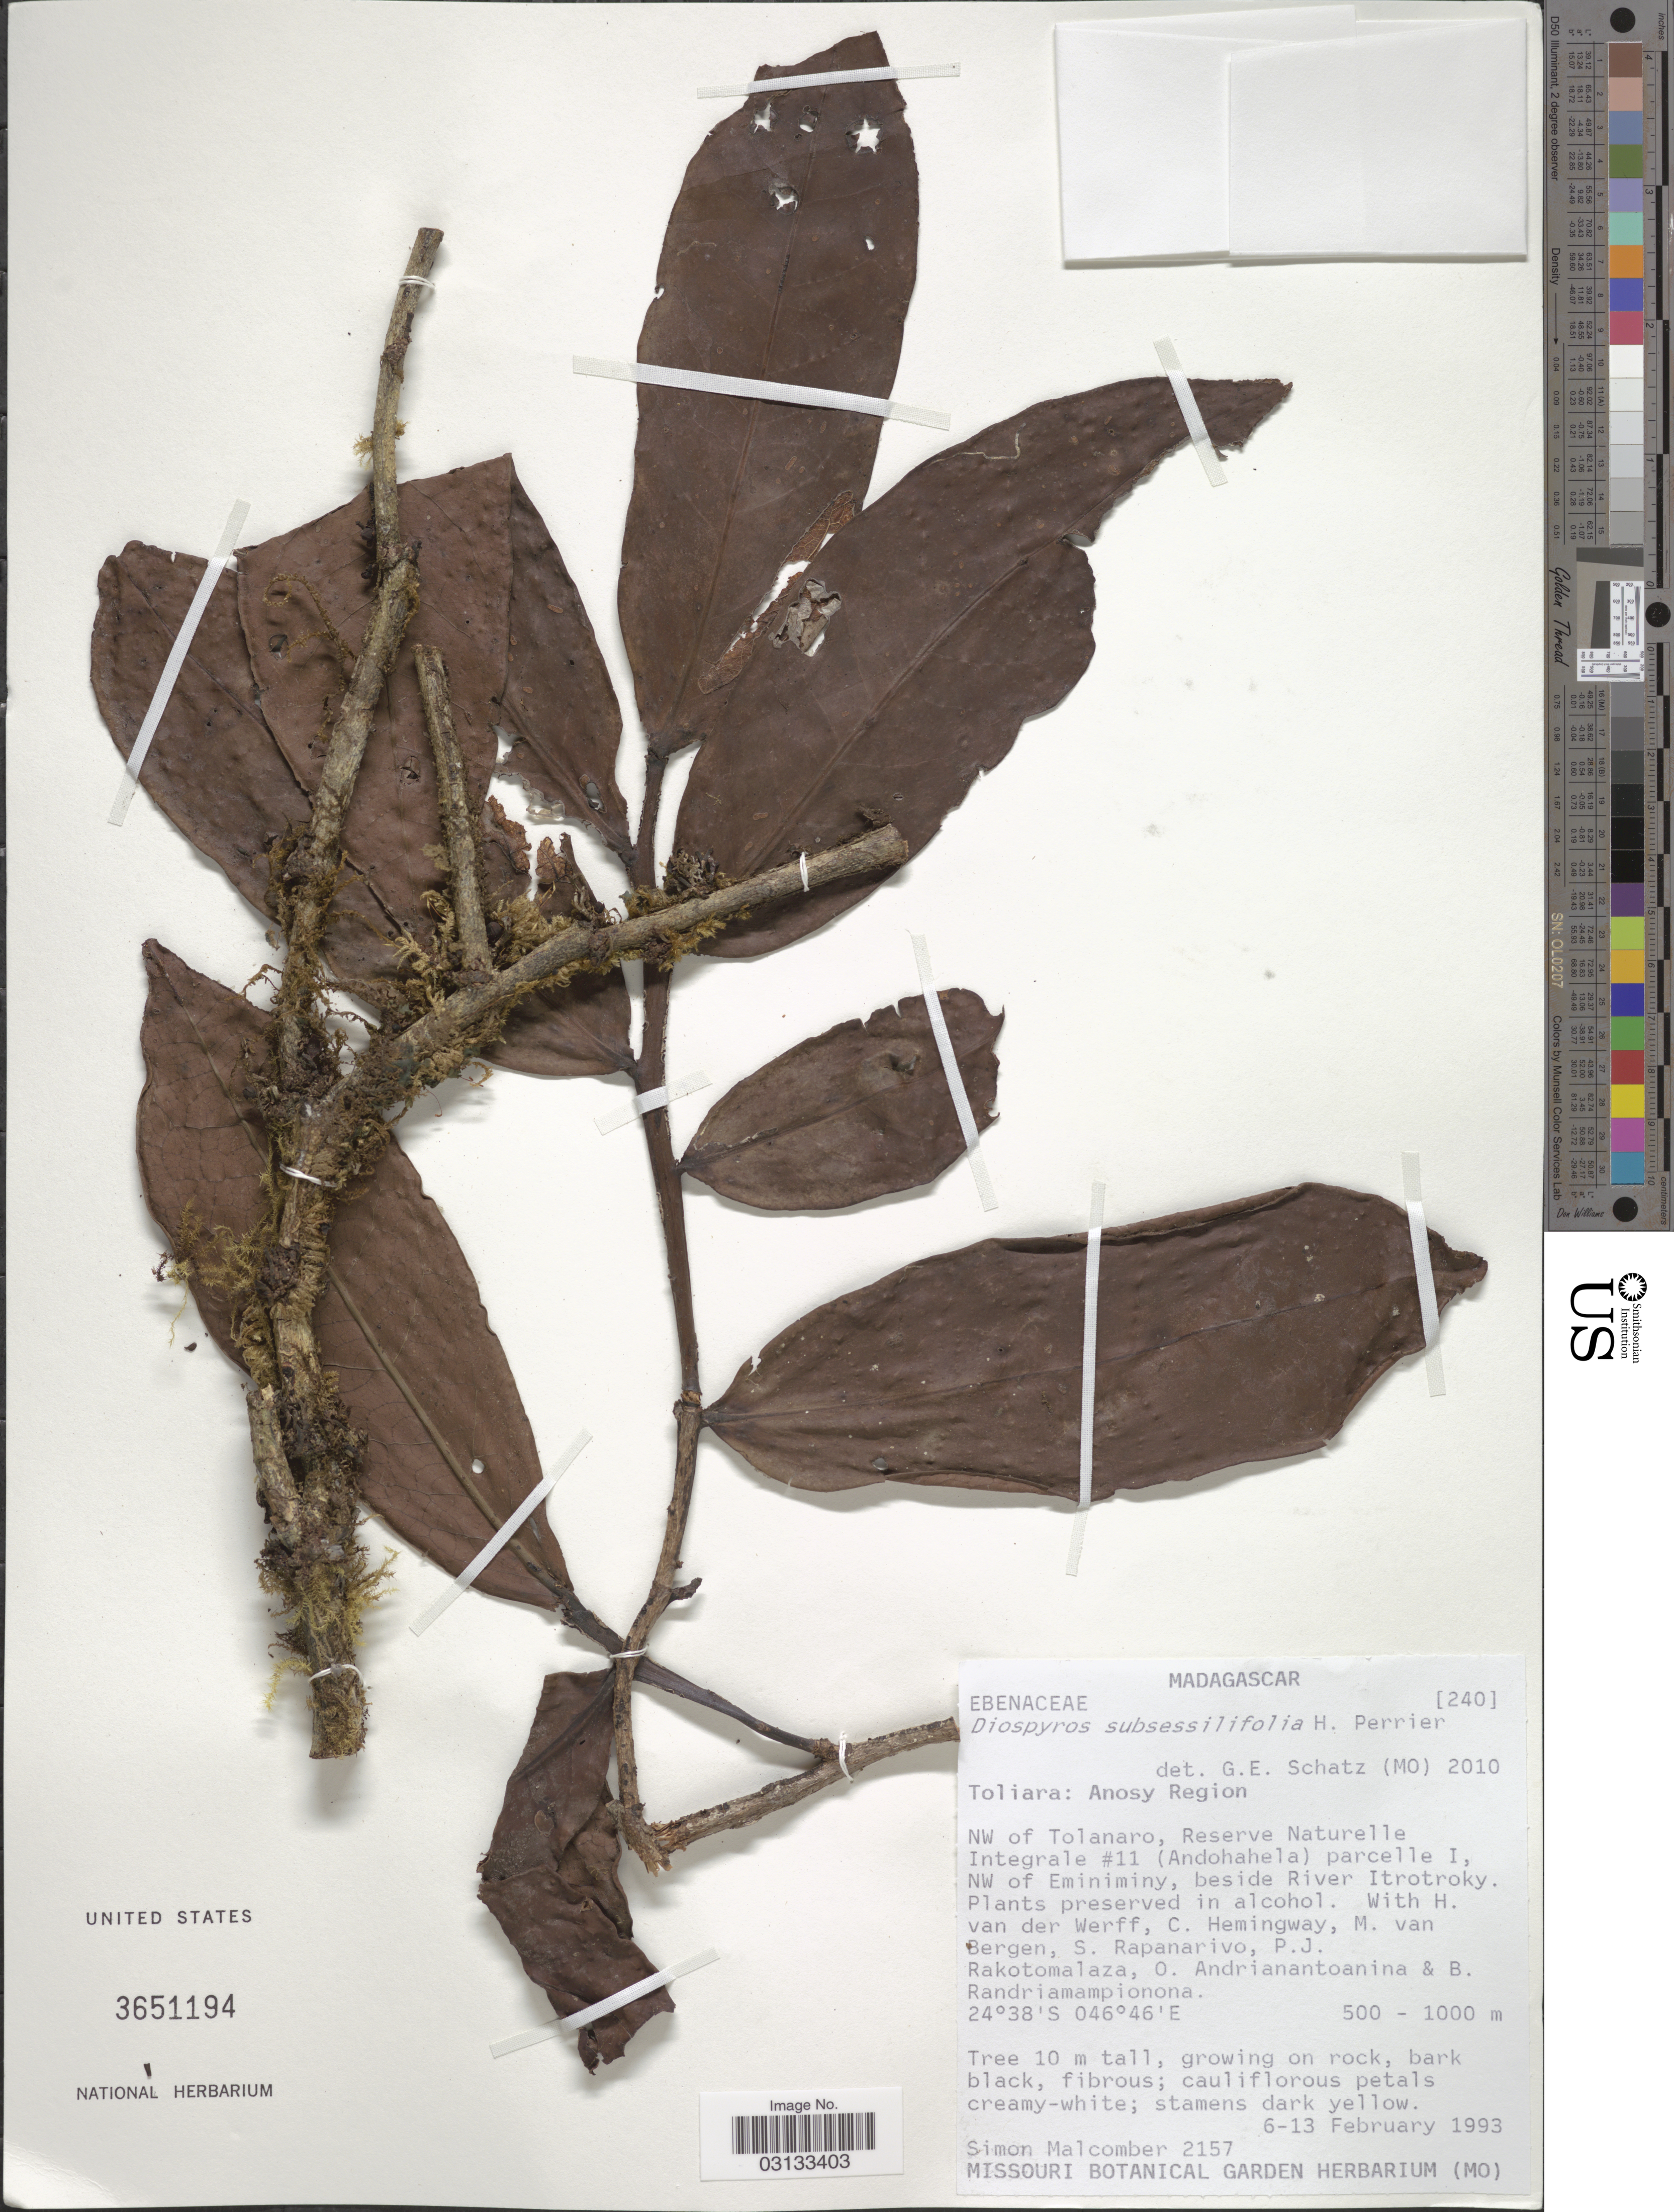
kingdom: Plantae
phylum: Tracheophyta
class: Magnoliopsida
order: Ericales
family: Ebenaceae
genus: Diospyros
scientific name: Diospyros subsessilifolia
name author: H. Perrier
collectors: S. T. Malcomber, H. van der Werff, C. Hemingway, M. van Bergen & et al.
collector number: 2157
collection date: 1993-02-06/1993-02-13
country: Madagascar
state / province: Anosy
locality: Toliara: Anosy Region, NW of Tolanaro, Reserve Naturelle Integrale #11 (Andohahela) parcelle I, NW of Eminiminy, beside River Itrotroky.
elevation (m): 500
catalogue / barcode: US 3651194